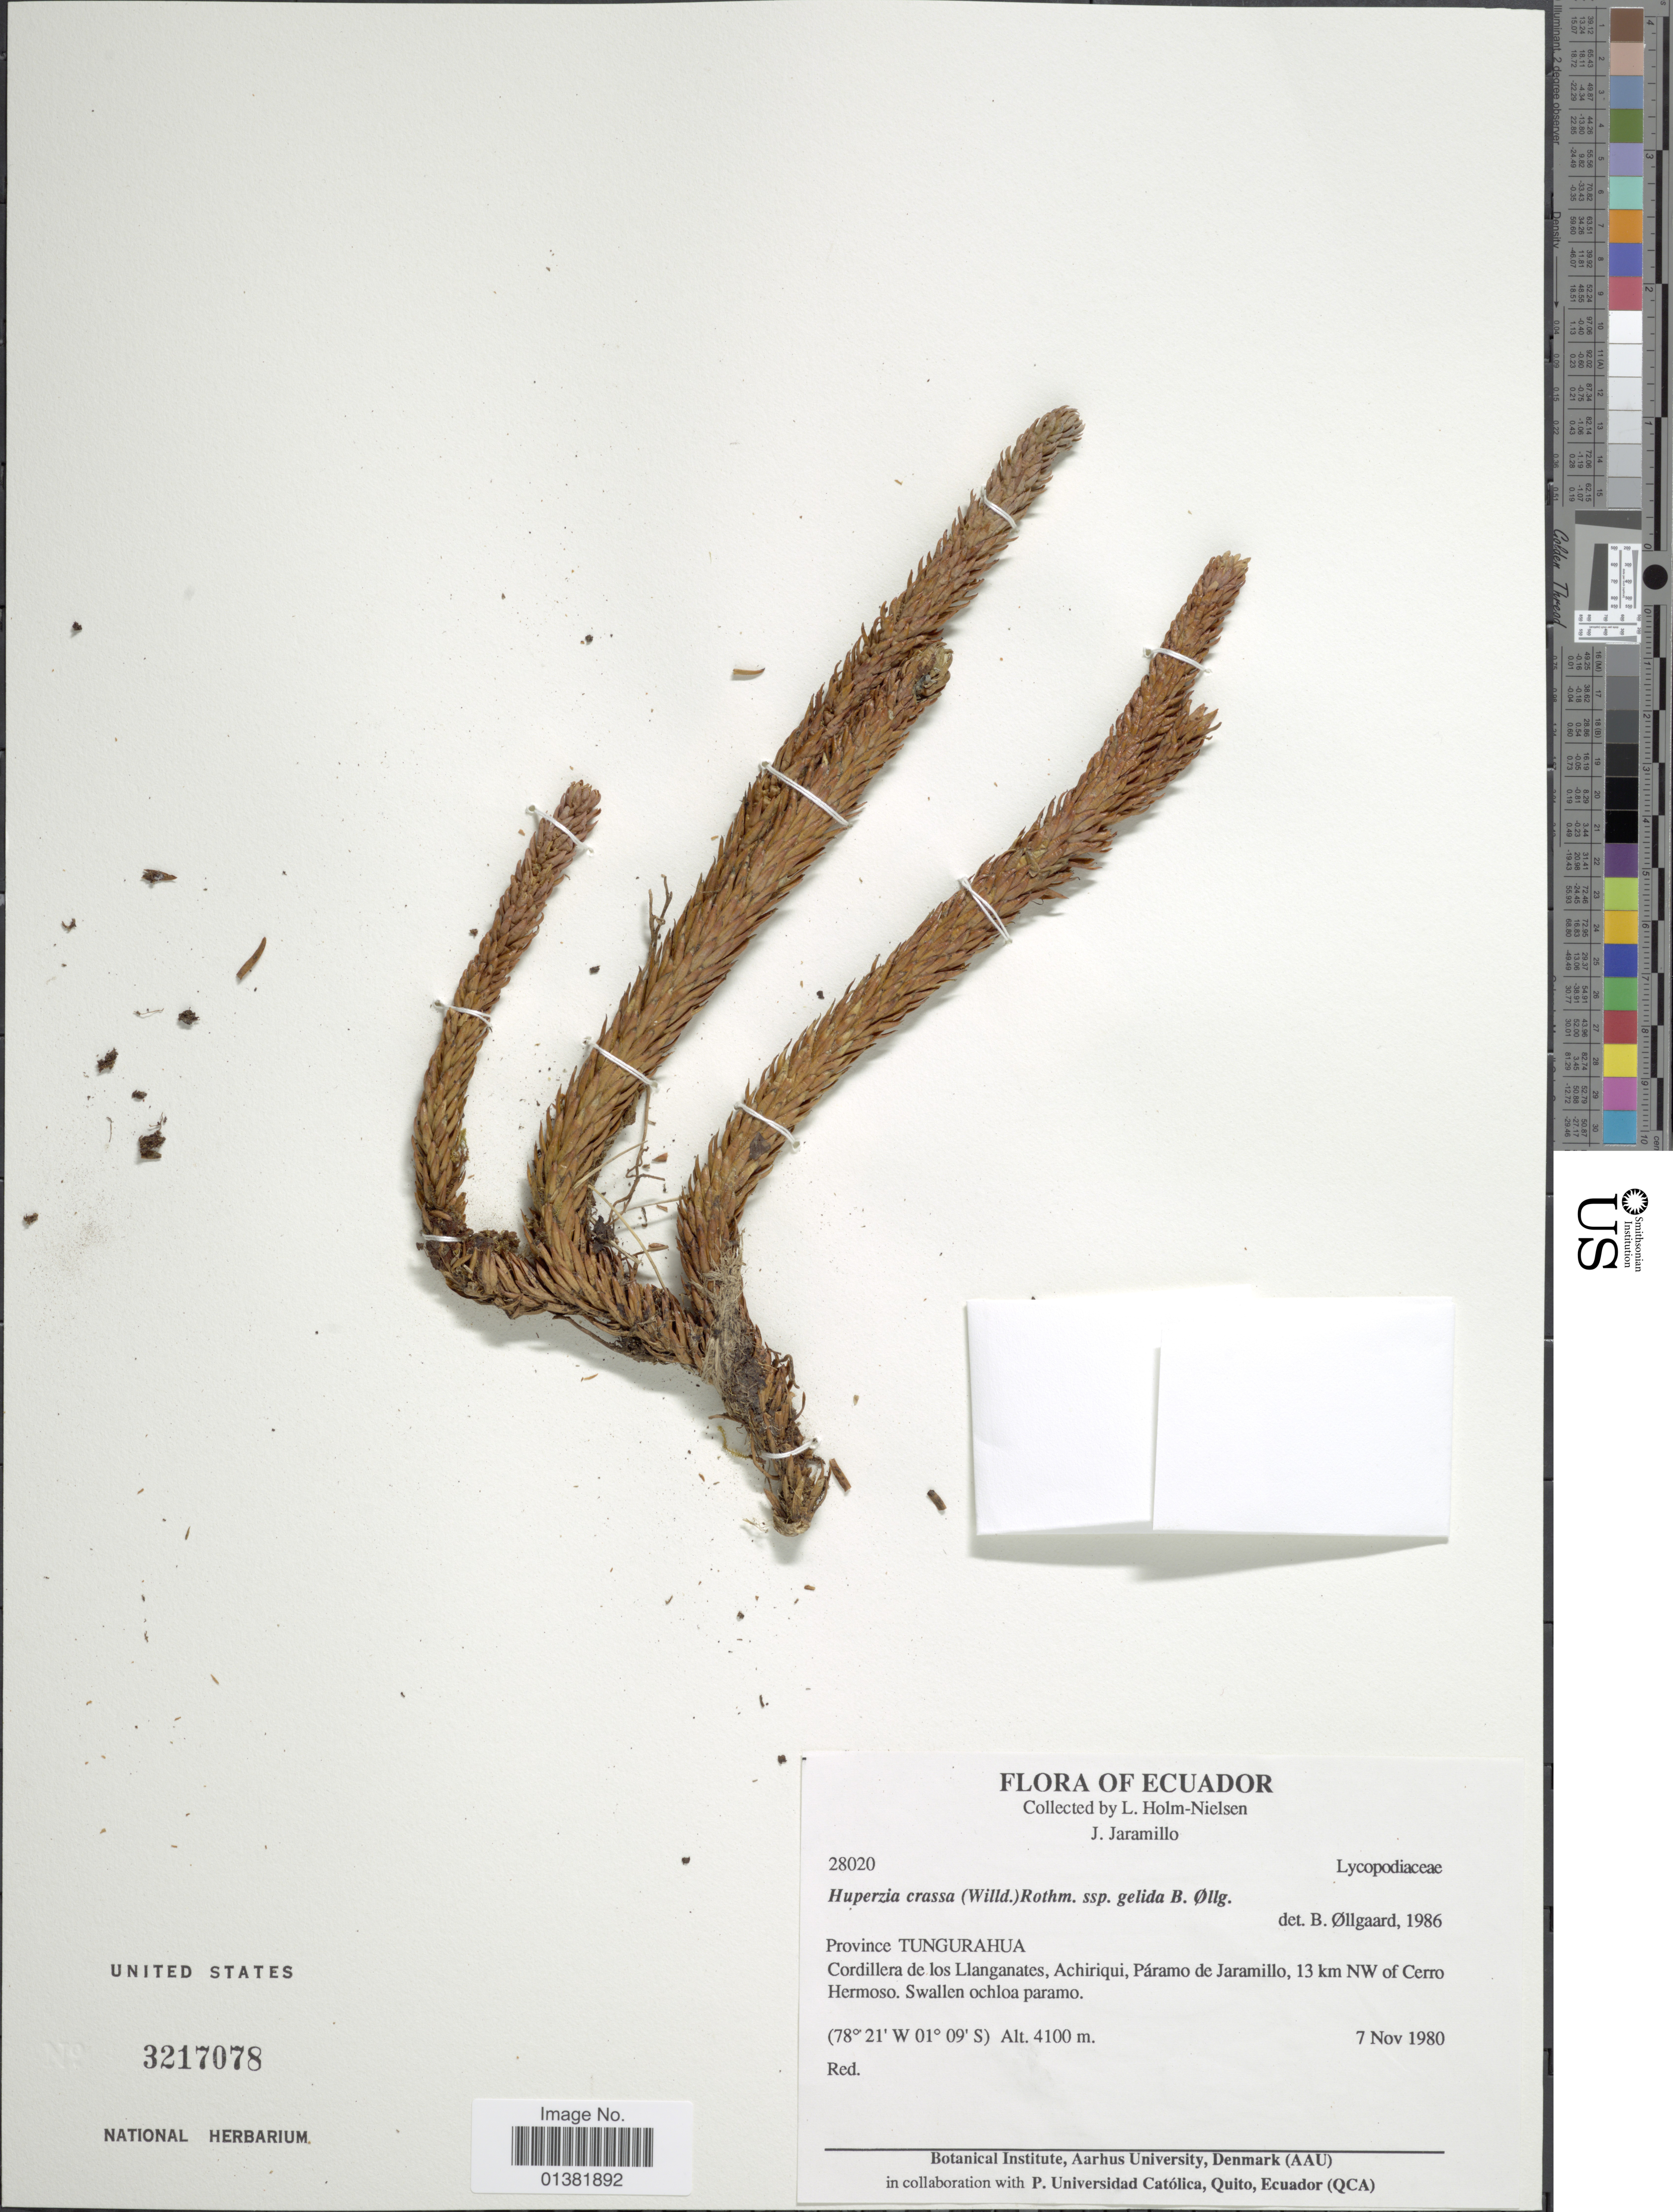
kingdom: Plantae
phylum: Tracheophyta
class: Lycopodiopsida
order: Lycopodiales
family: Lycopodiaceae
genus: Phlegmariurus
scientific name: Phlegmariurus crassus var. gelidus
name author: (B. Øllg.) B. Øllg.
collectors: L. B. Holm-Nielsen & Jaramillo, --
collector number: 28020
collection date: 1980-11-07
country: Ecuador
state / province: Tungurahua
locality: Cordillera de los Llanganates, Achiriqui, Páramo de Jaramillo, 13 km NW of Cerro Hermoso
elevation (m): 4100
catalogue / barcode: US 3217078